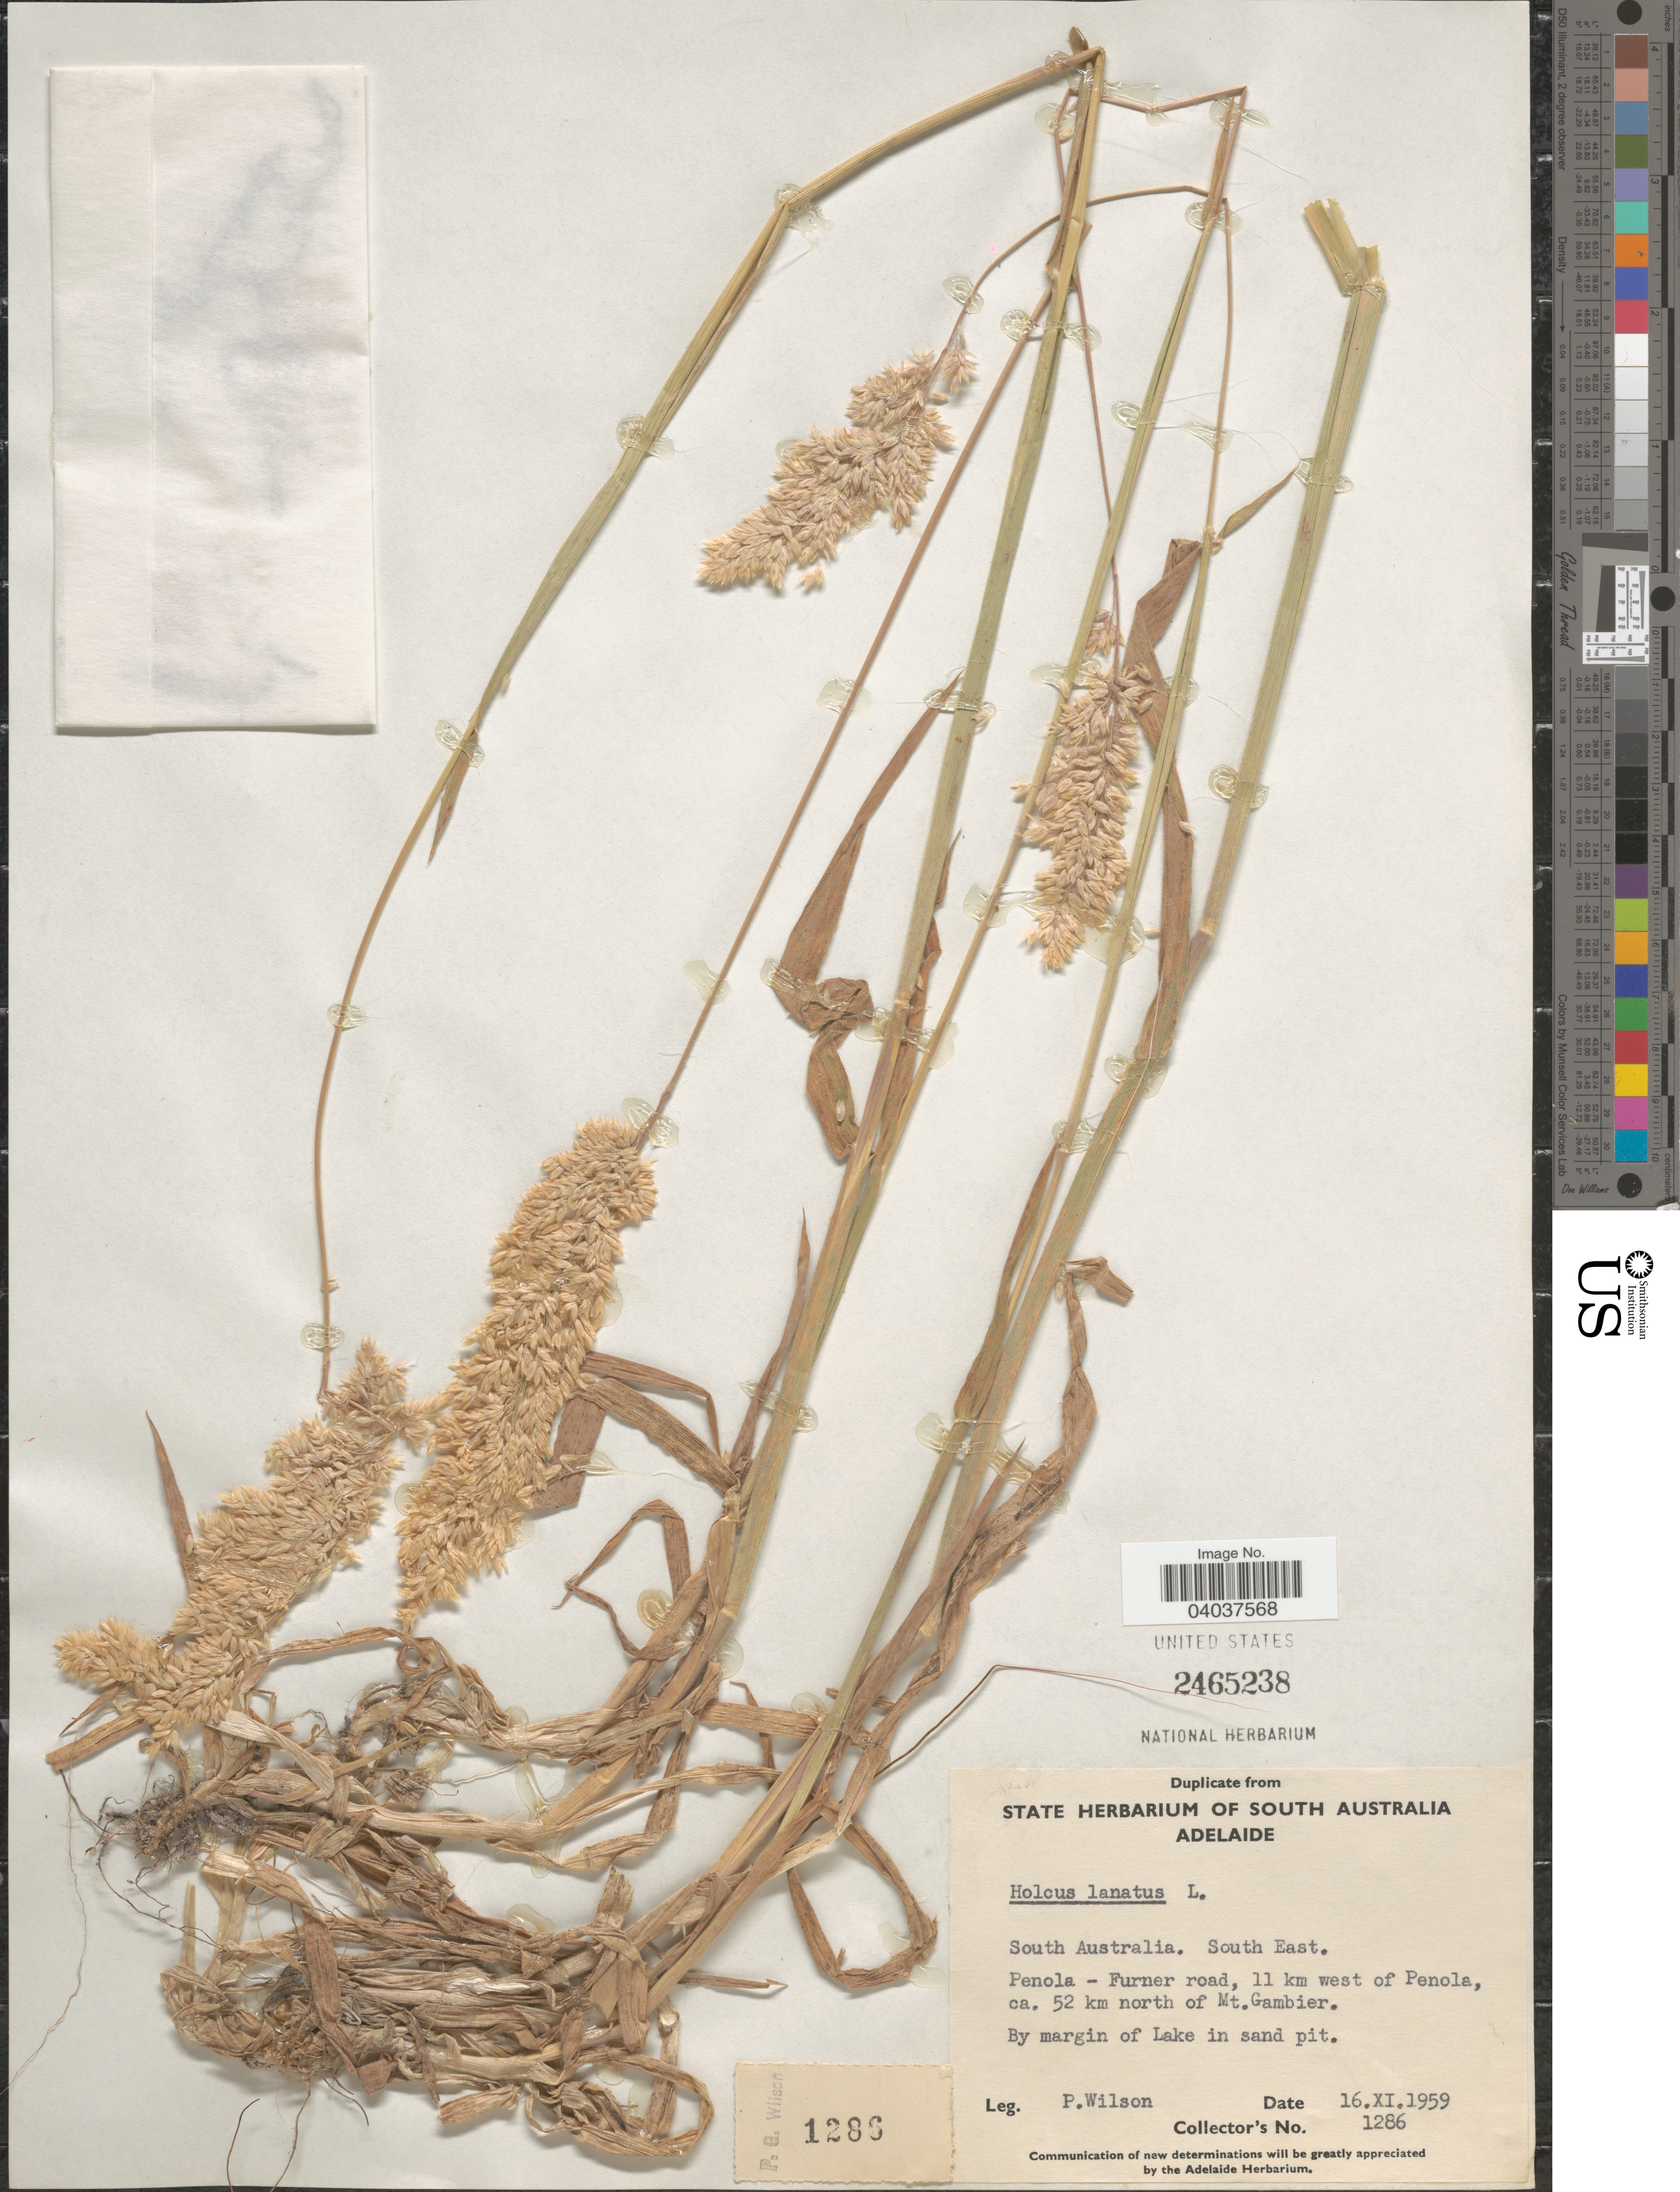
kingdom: Plantae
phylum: Tracheophyta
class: Liliopsida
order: Poales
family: Poaceae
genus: Holcus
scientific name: Holcus lanatus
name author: L.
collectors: P. Wilson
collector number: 1286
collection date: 1959-11-16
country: Australia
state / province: South Australia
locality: South Australia. South East. Penola - Furner road, 11 km west of Penola, ca. 52 km north of Mt. Gambier.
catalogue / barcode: US 2465238